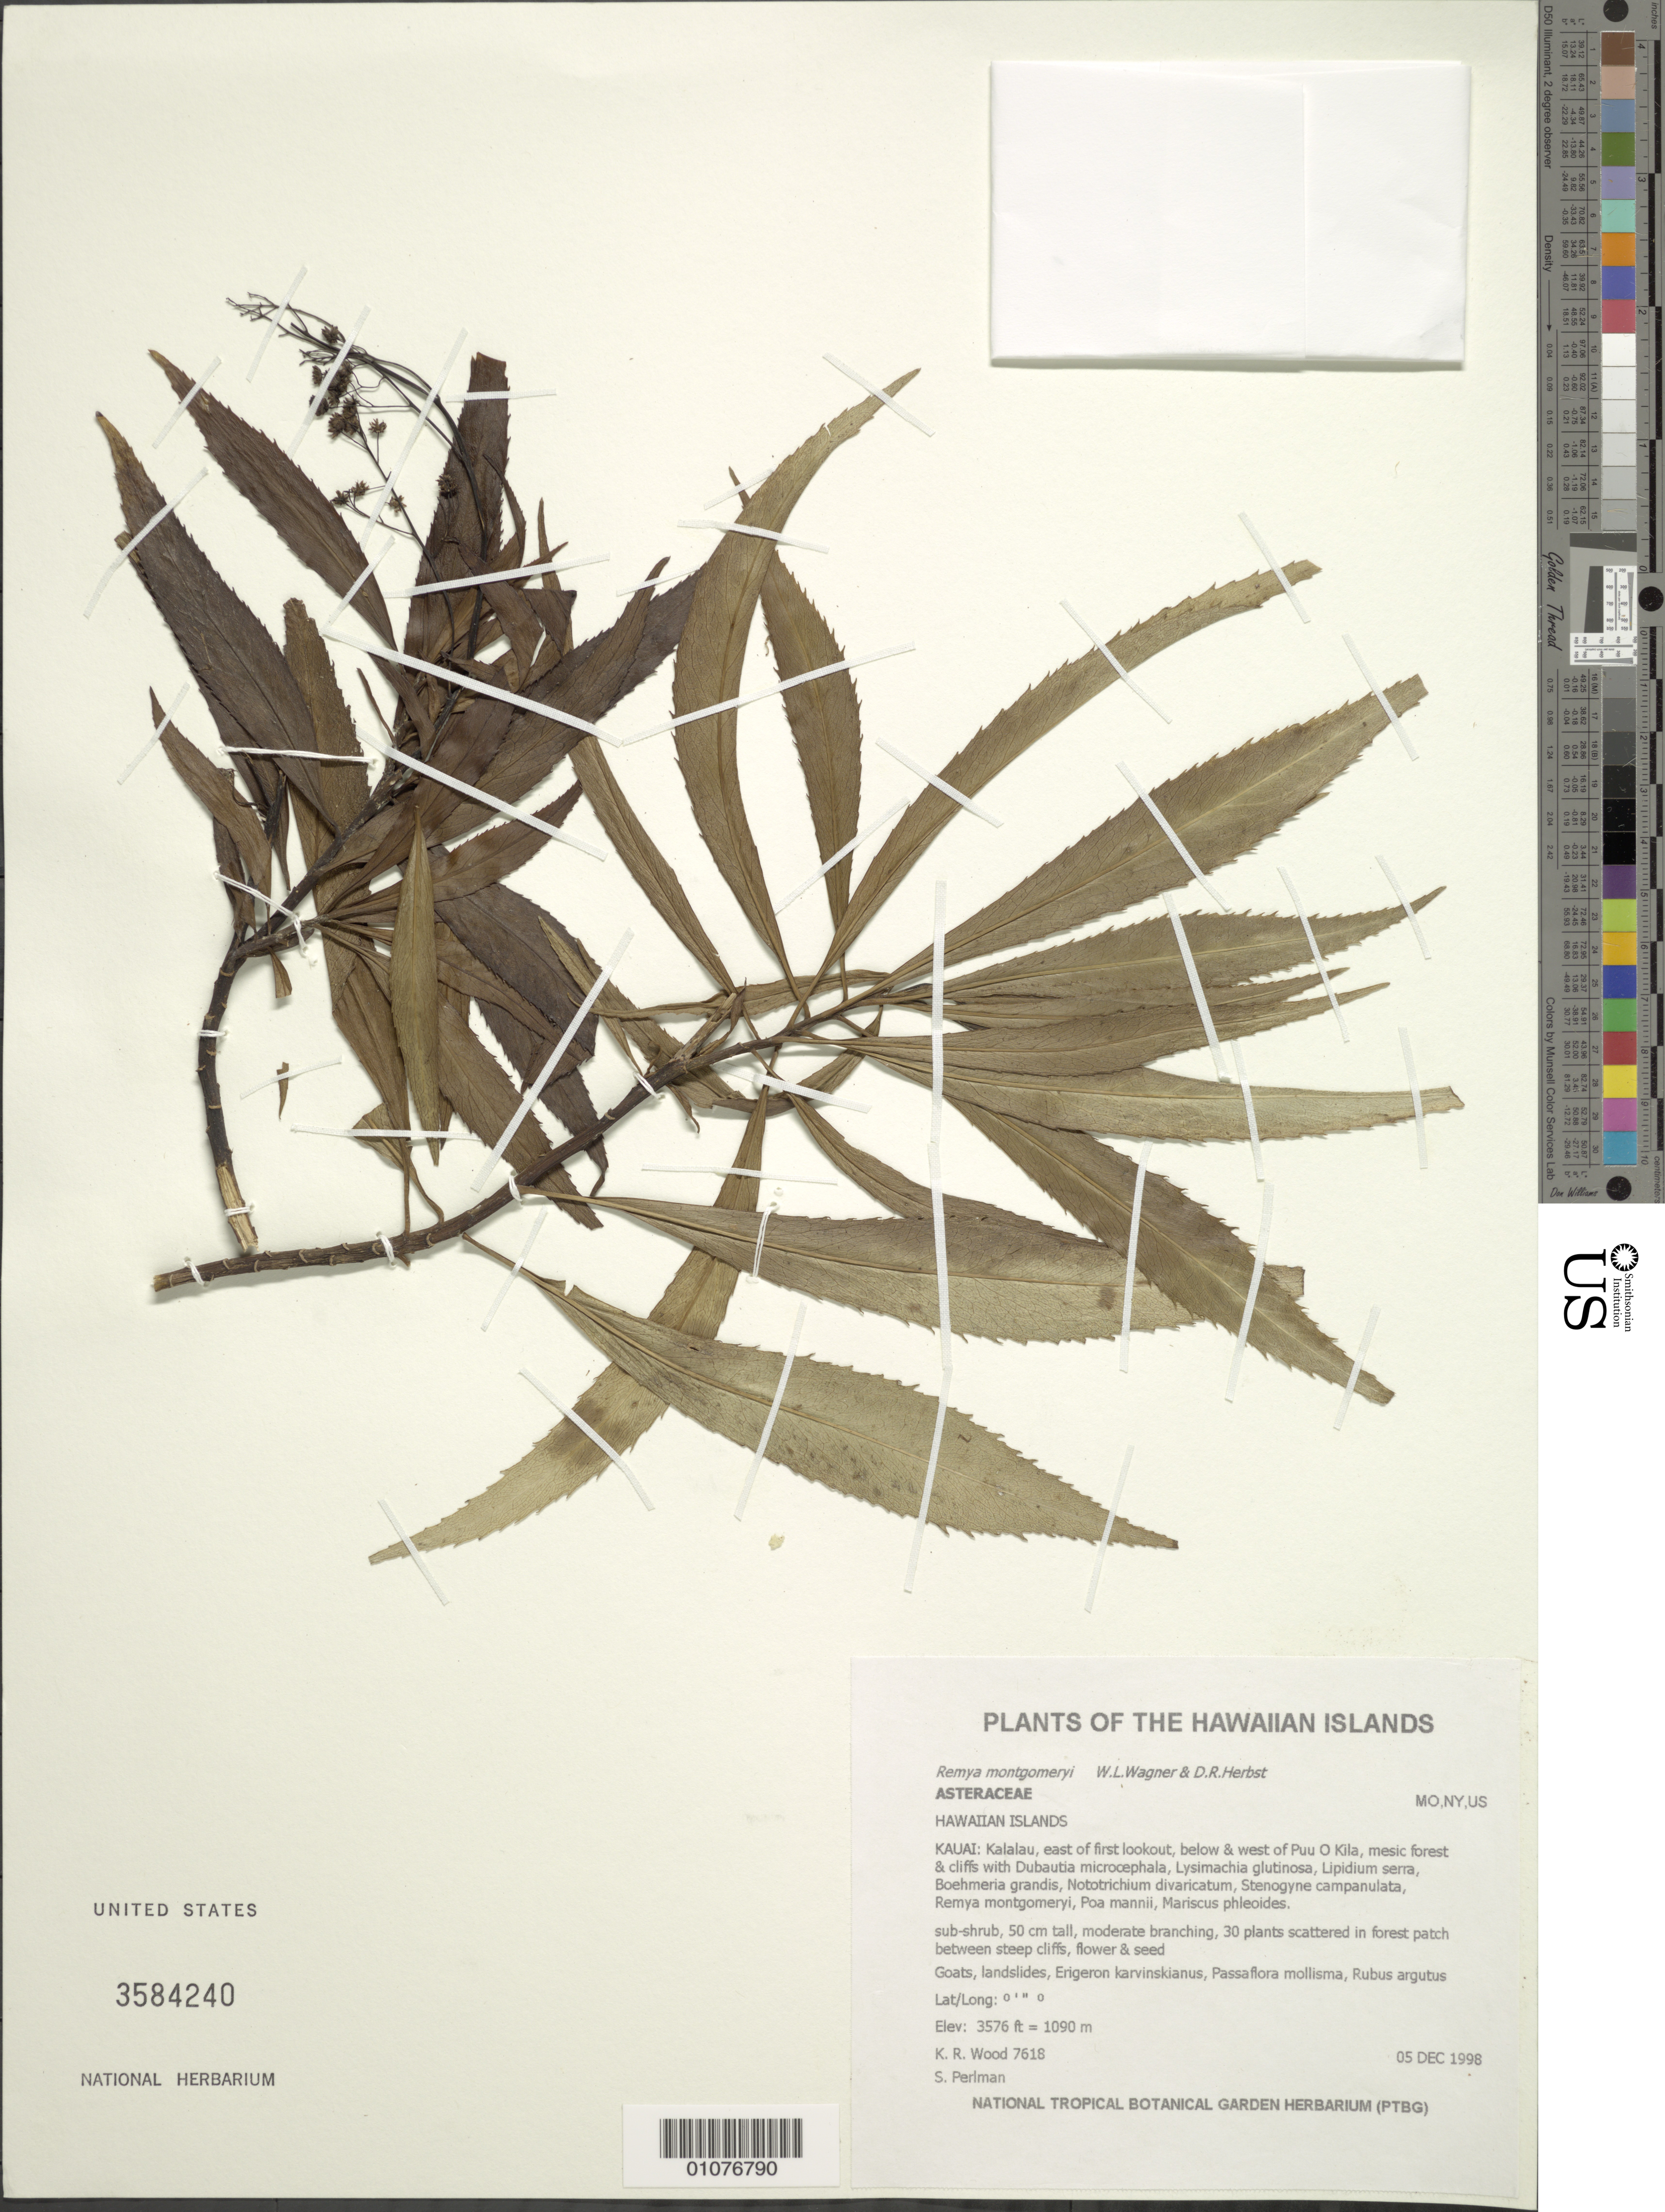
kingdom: Plantae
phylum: Tracheophyta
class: Magnoliopsida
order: Asterales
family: Asteraceae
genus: Remya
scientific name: Remya montgomeryi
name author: W.L. Wagner & D.R. Herbst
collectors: K. R. Wood & S. P. Perlman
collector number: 7618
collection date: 1998-12-05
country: United States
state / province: Hawaii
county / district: Kauai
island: Kaua'i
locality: Kalalau, E of first lookout, below & W of Pu'u o kila, mesic forest & cliffs.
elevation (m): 1090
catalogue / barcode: US 3584240